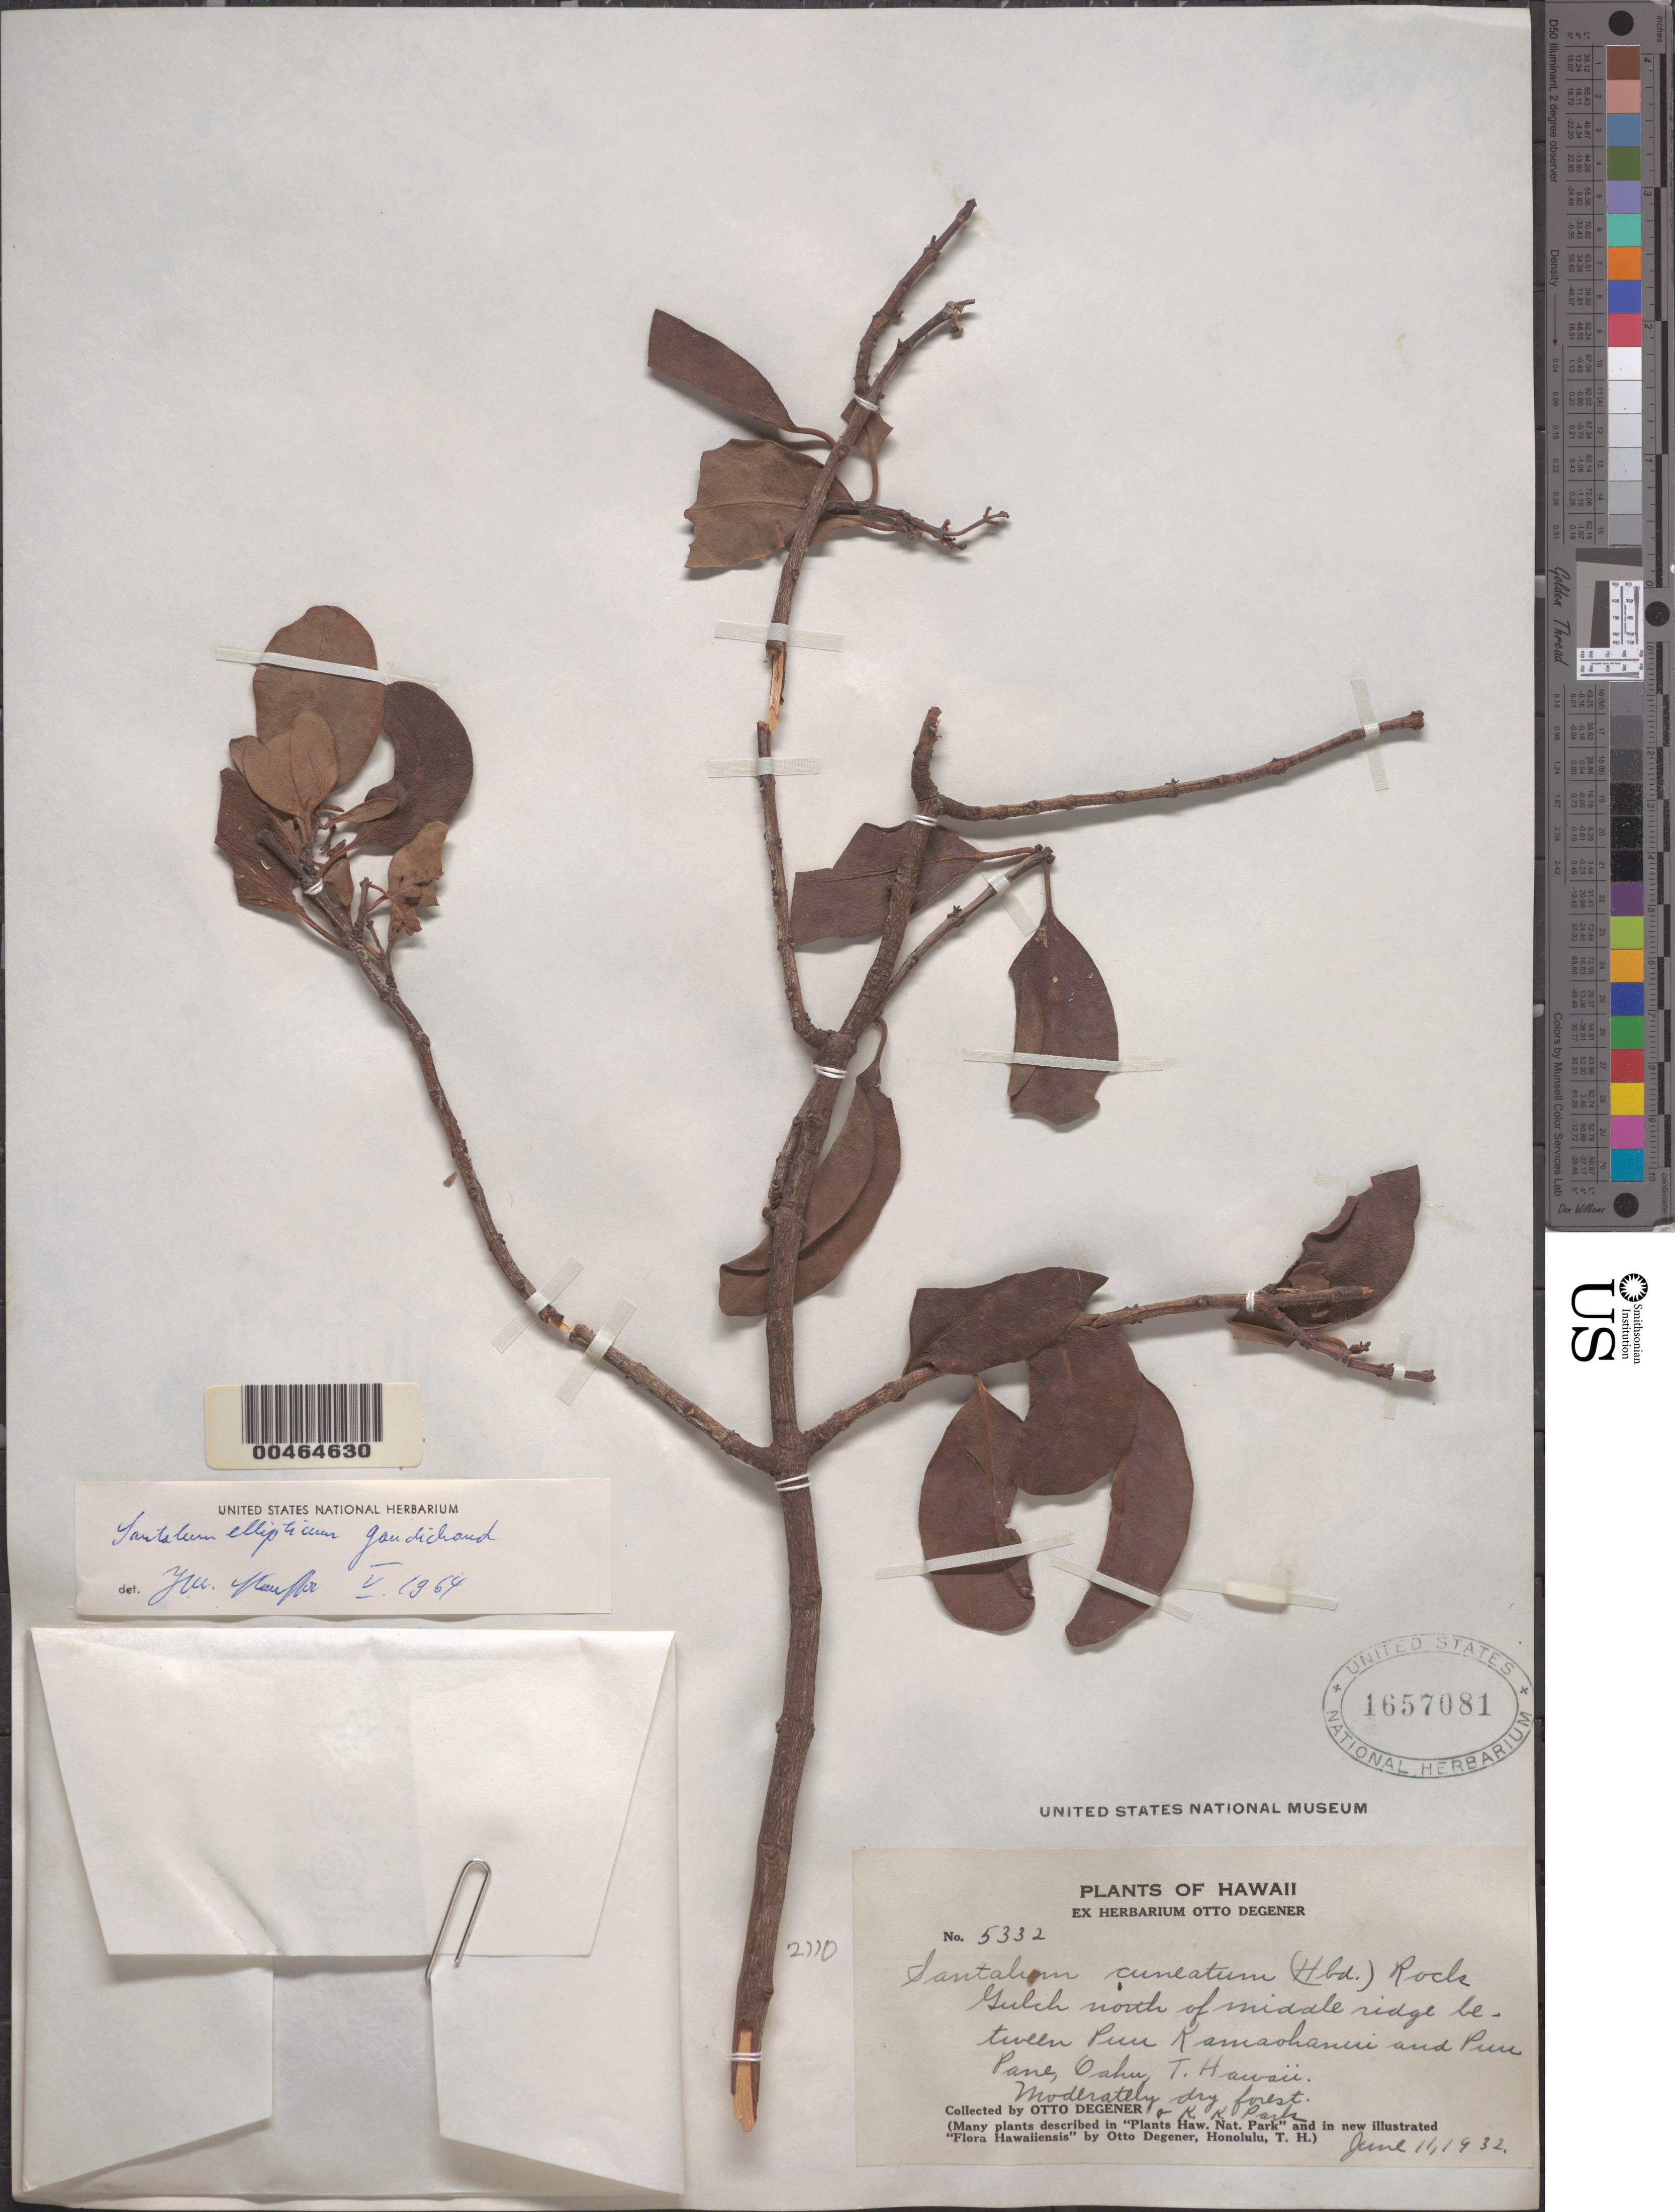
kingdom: Plantae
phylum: Tracheophyta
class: Magnoliopsida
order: Santalales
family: Santalaceae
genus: Santalum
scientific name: Santalum ellipticum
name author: Gaudich.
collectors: O. Degener & K. Park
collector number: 5332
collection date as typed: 11 Jun 1932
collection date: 1932-06-11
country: United States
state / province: Hawaii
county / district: Honolulu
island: Oahu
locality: Gulch N of middle ridge between Puu Kamaohanui and Puu Pane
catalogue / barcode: US 1657081